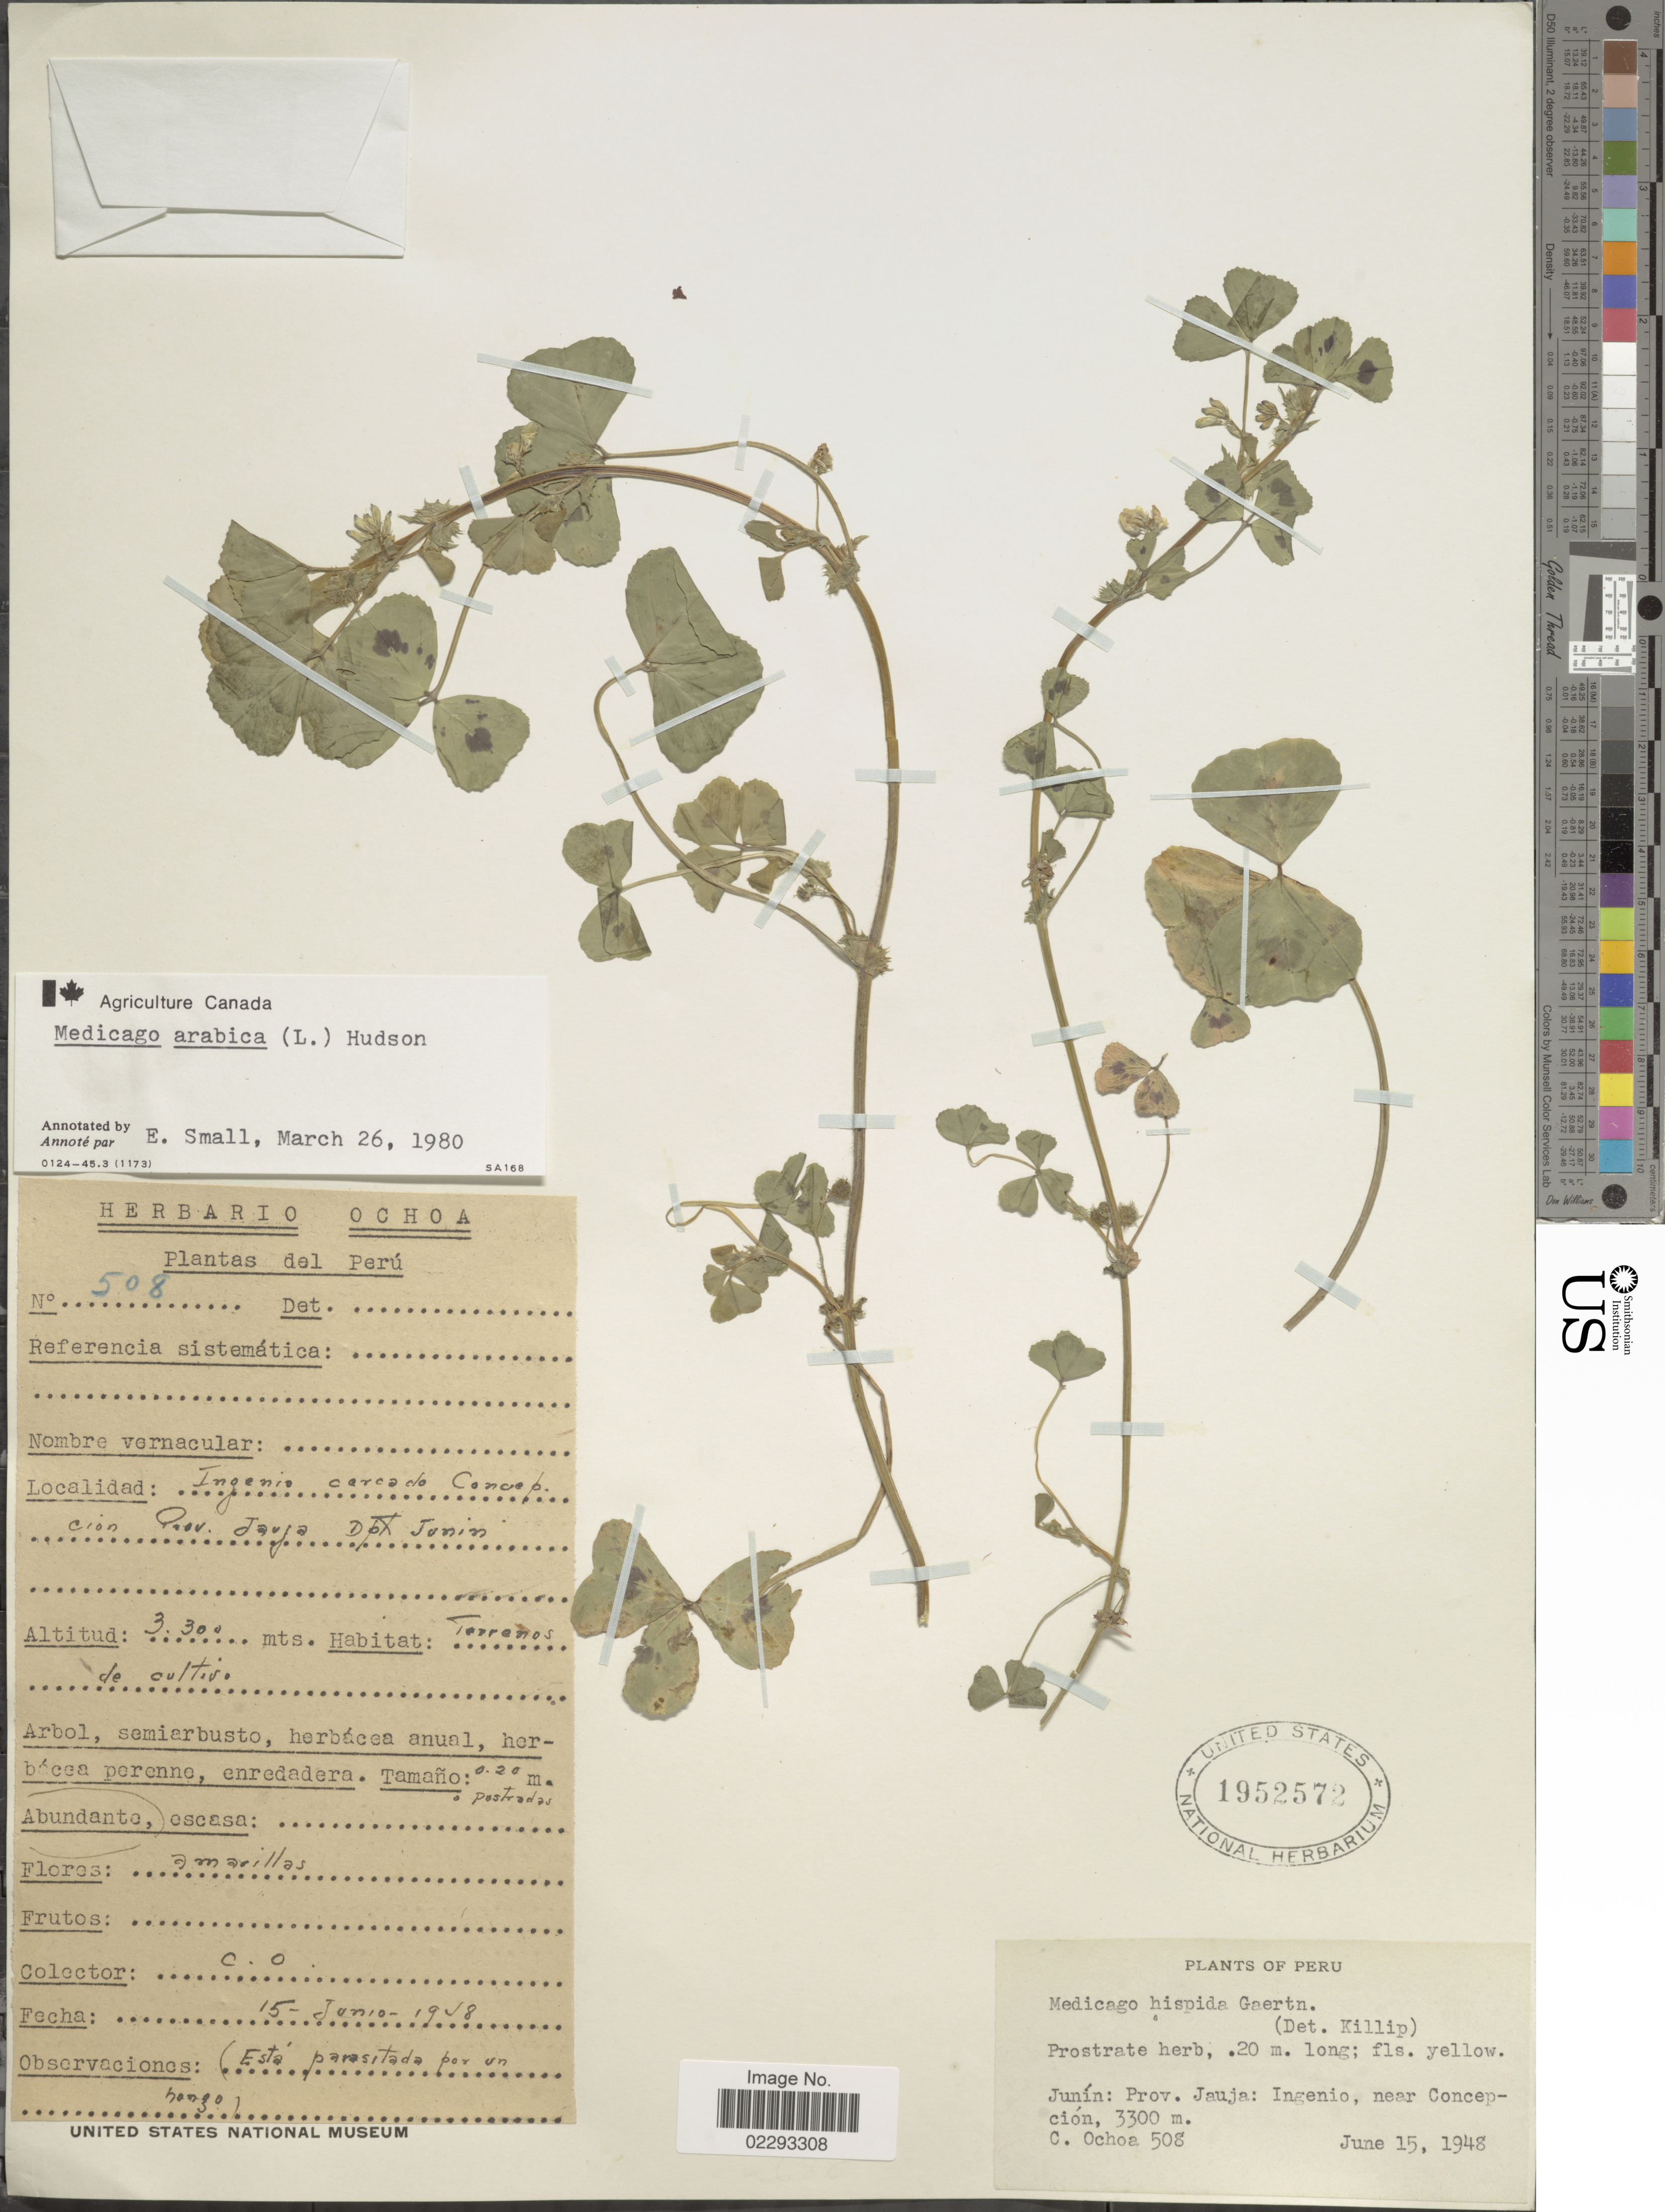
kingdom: Plantae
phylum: Tracheophyta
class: Magnoliopsida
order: Fabales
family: Fabaceae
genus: Medicago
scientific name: Medicago arabica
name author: (L.) Huds.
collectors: C. Ochoa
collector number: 508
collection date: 1948-06-15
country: Peru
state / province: Junín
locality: Terrenos de cultivo, Ingenio cercado, Concepción, Prov. Jauja, Dpt. Junín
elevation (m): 3300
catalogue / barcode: US 1952572